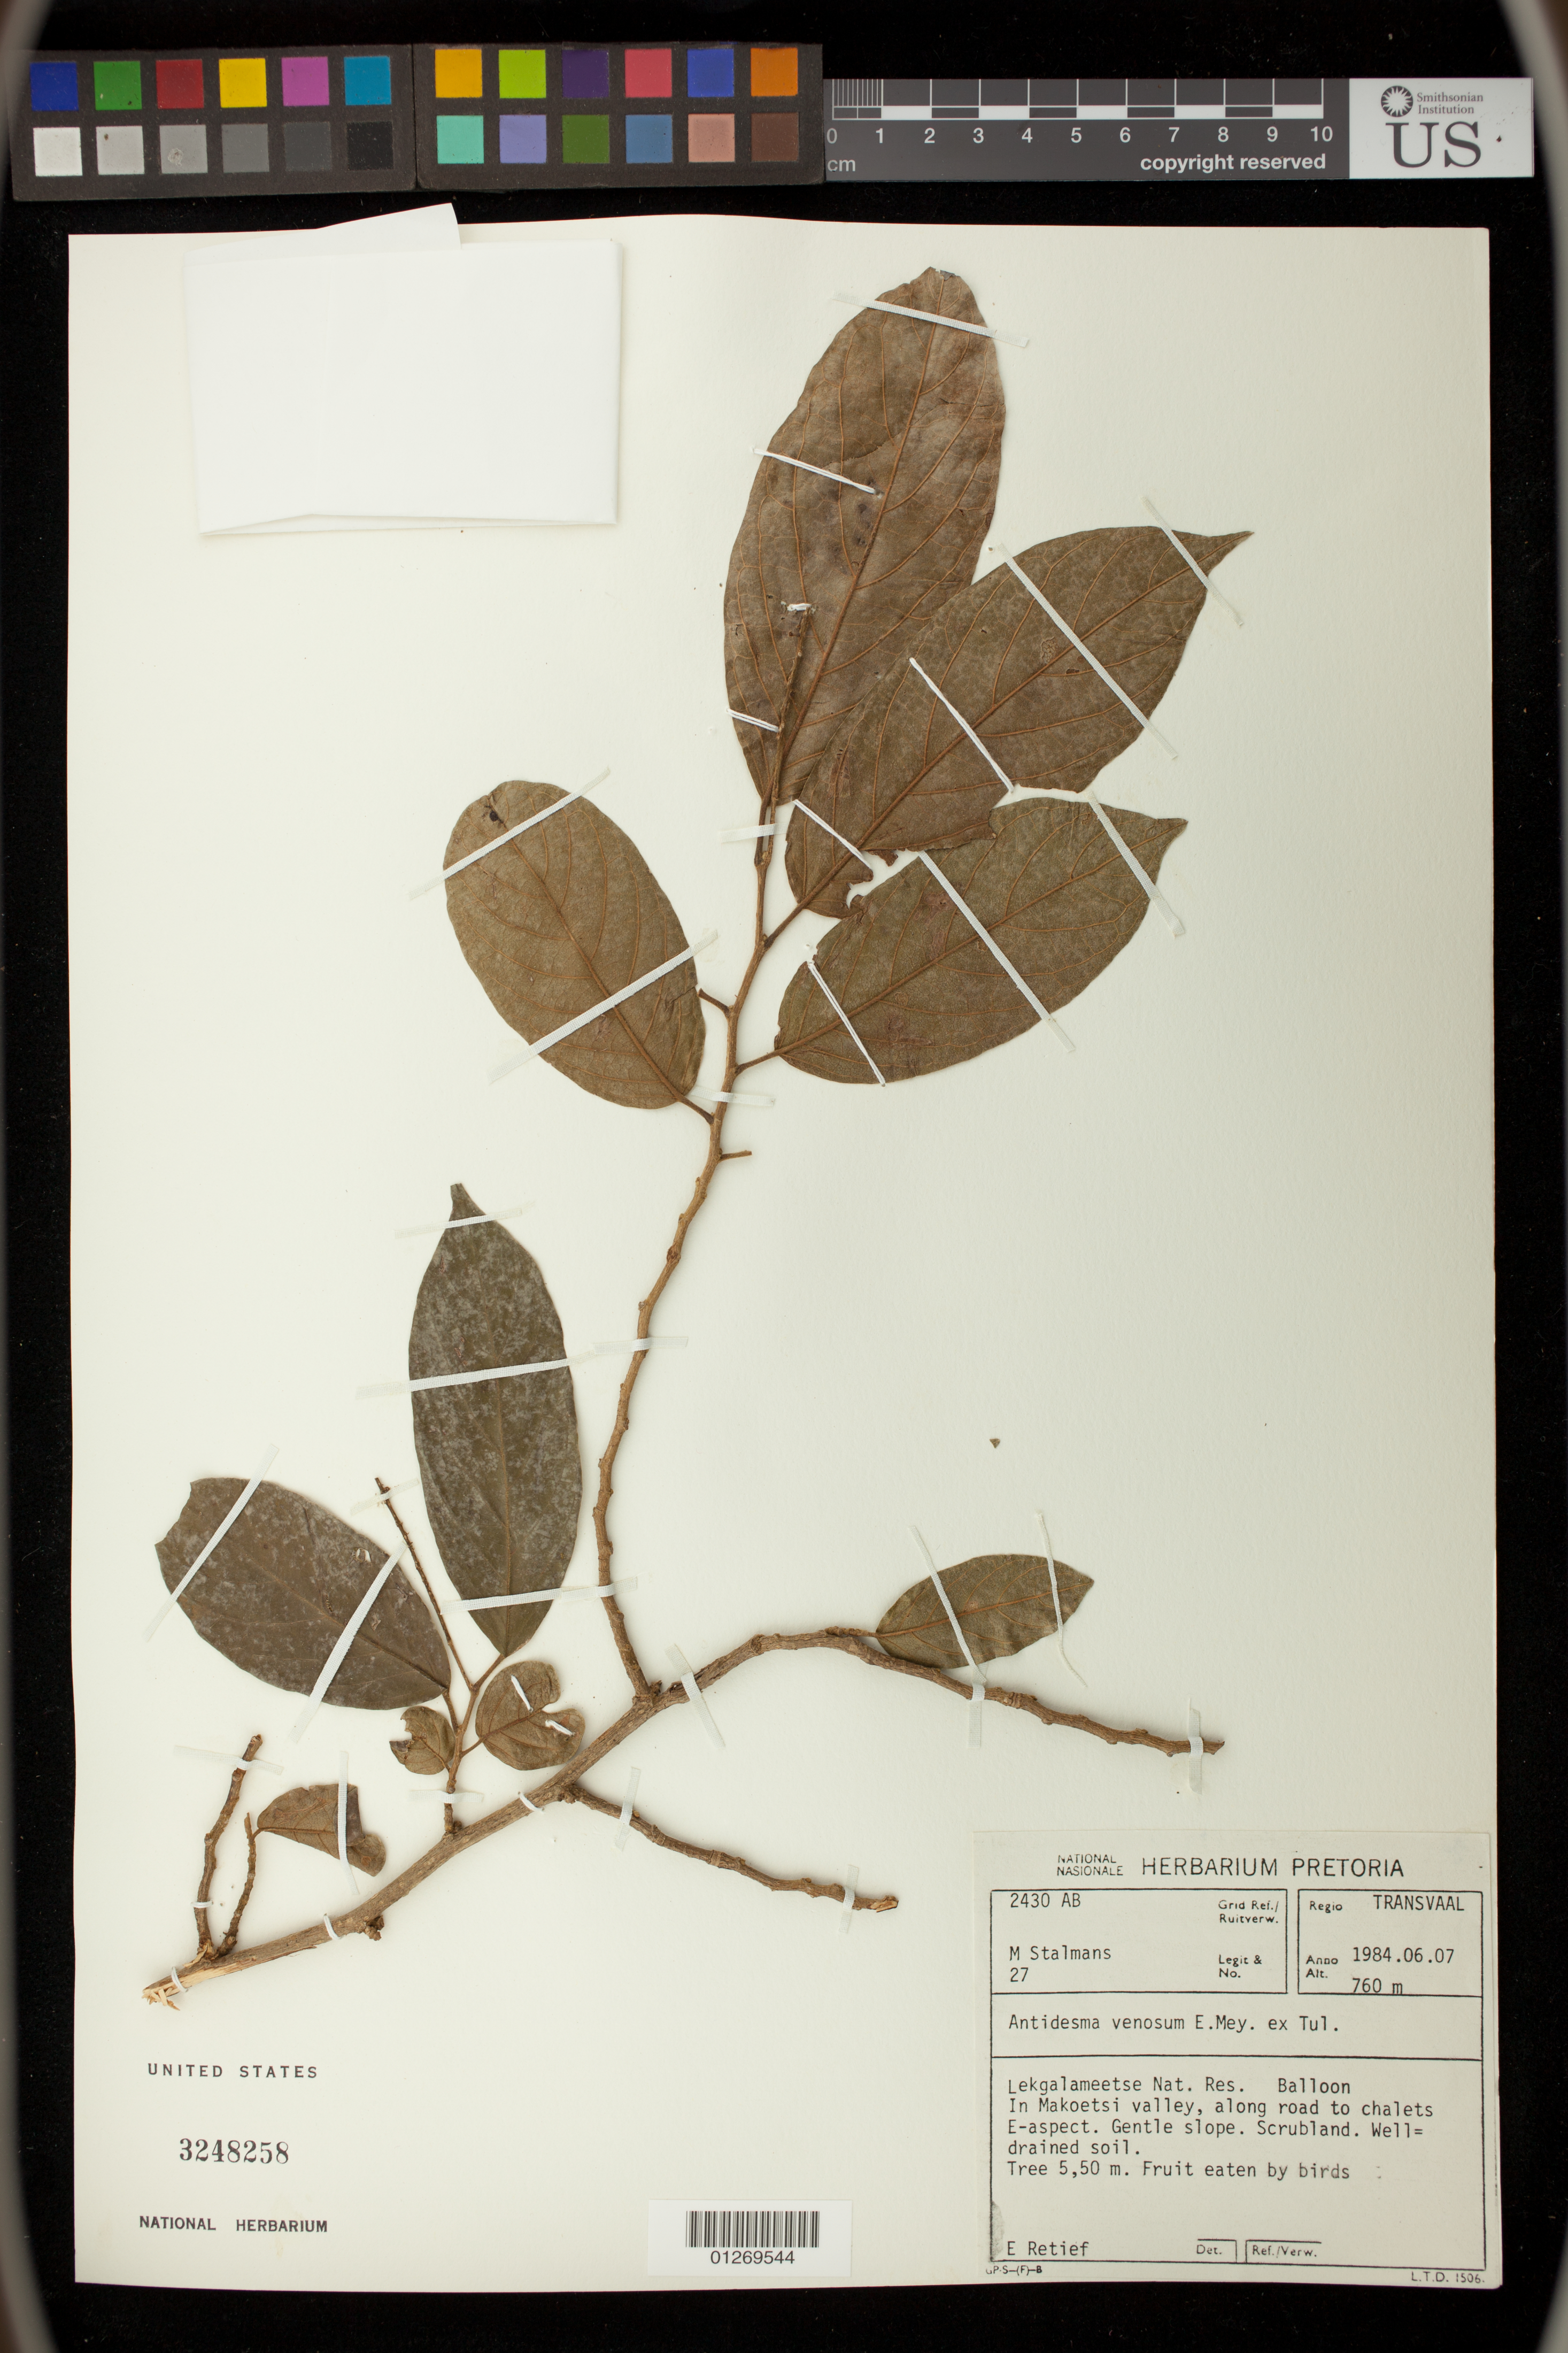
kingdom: Plantae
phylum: Tracheophyta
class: Magnoliopsida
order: Malpighiales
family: Phyllanthaceae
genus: Antidesma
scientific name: Antidesma venosum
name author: E. Mey. ex Tul.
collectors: E. Retief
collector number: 2430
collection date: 1984-06-07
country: South Africa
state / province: Gauteng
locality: Pretoria. Makoetsi Valley, along road to chalets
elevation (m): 760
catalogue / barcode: US 3248258